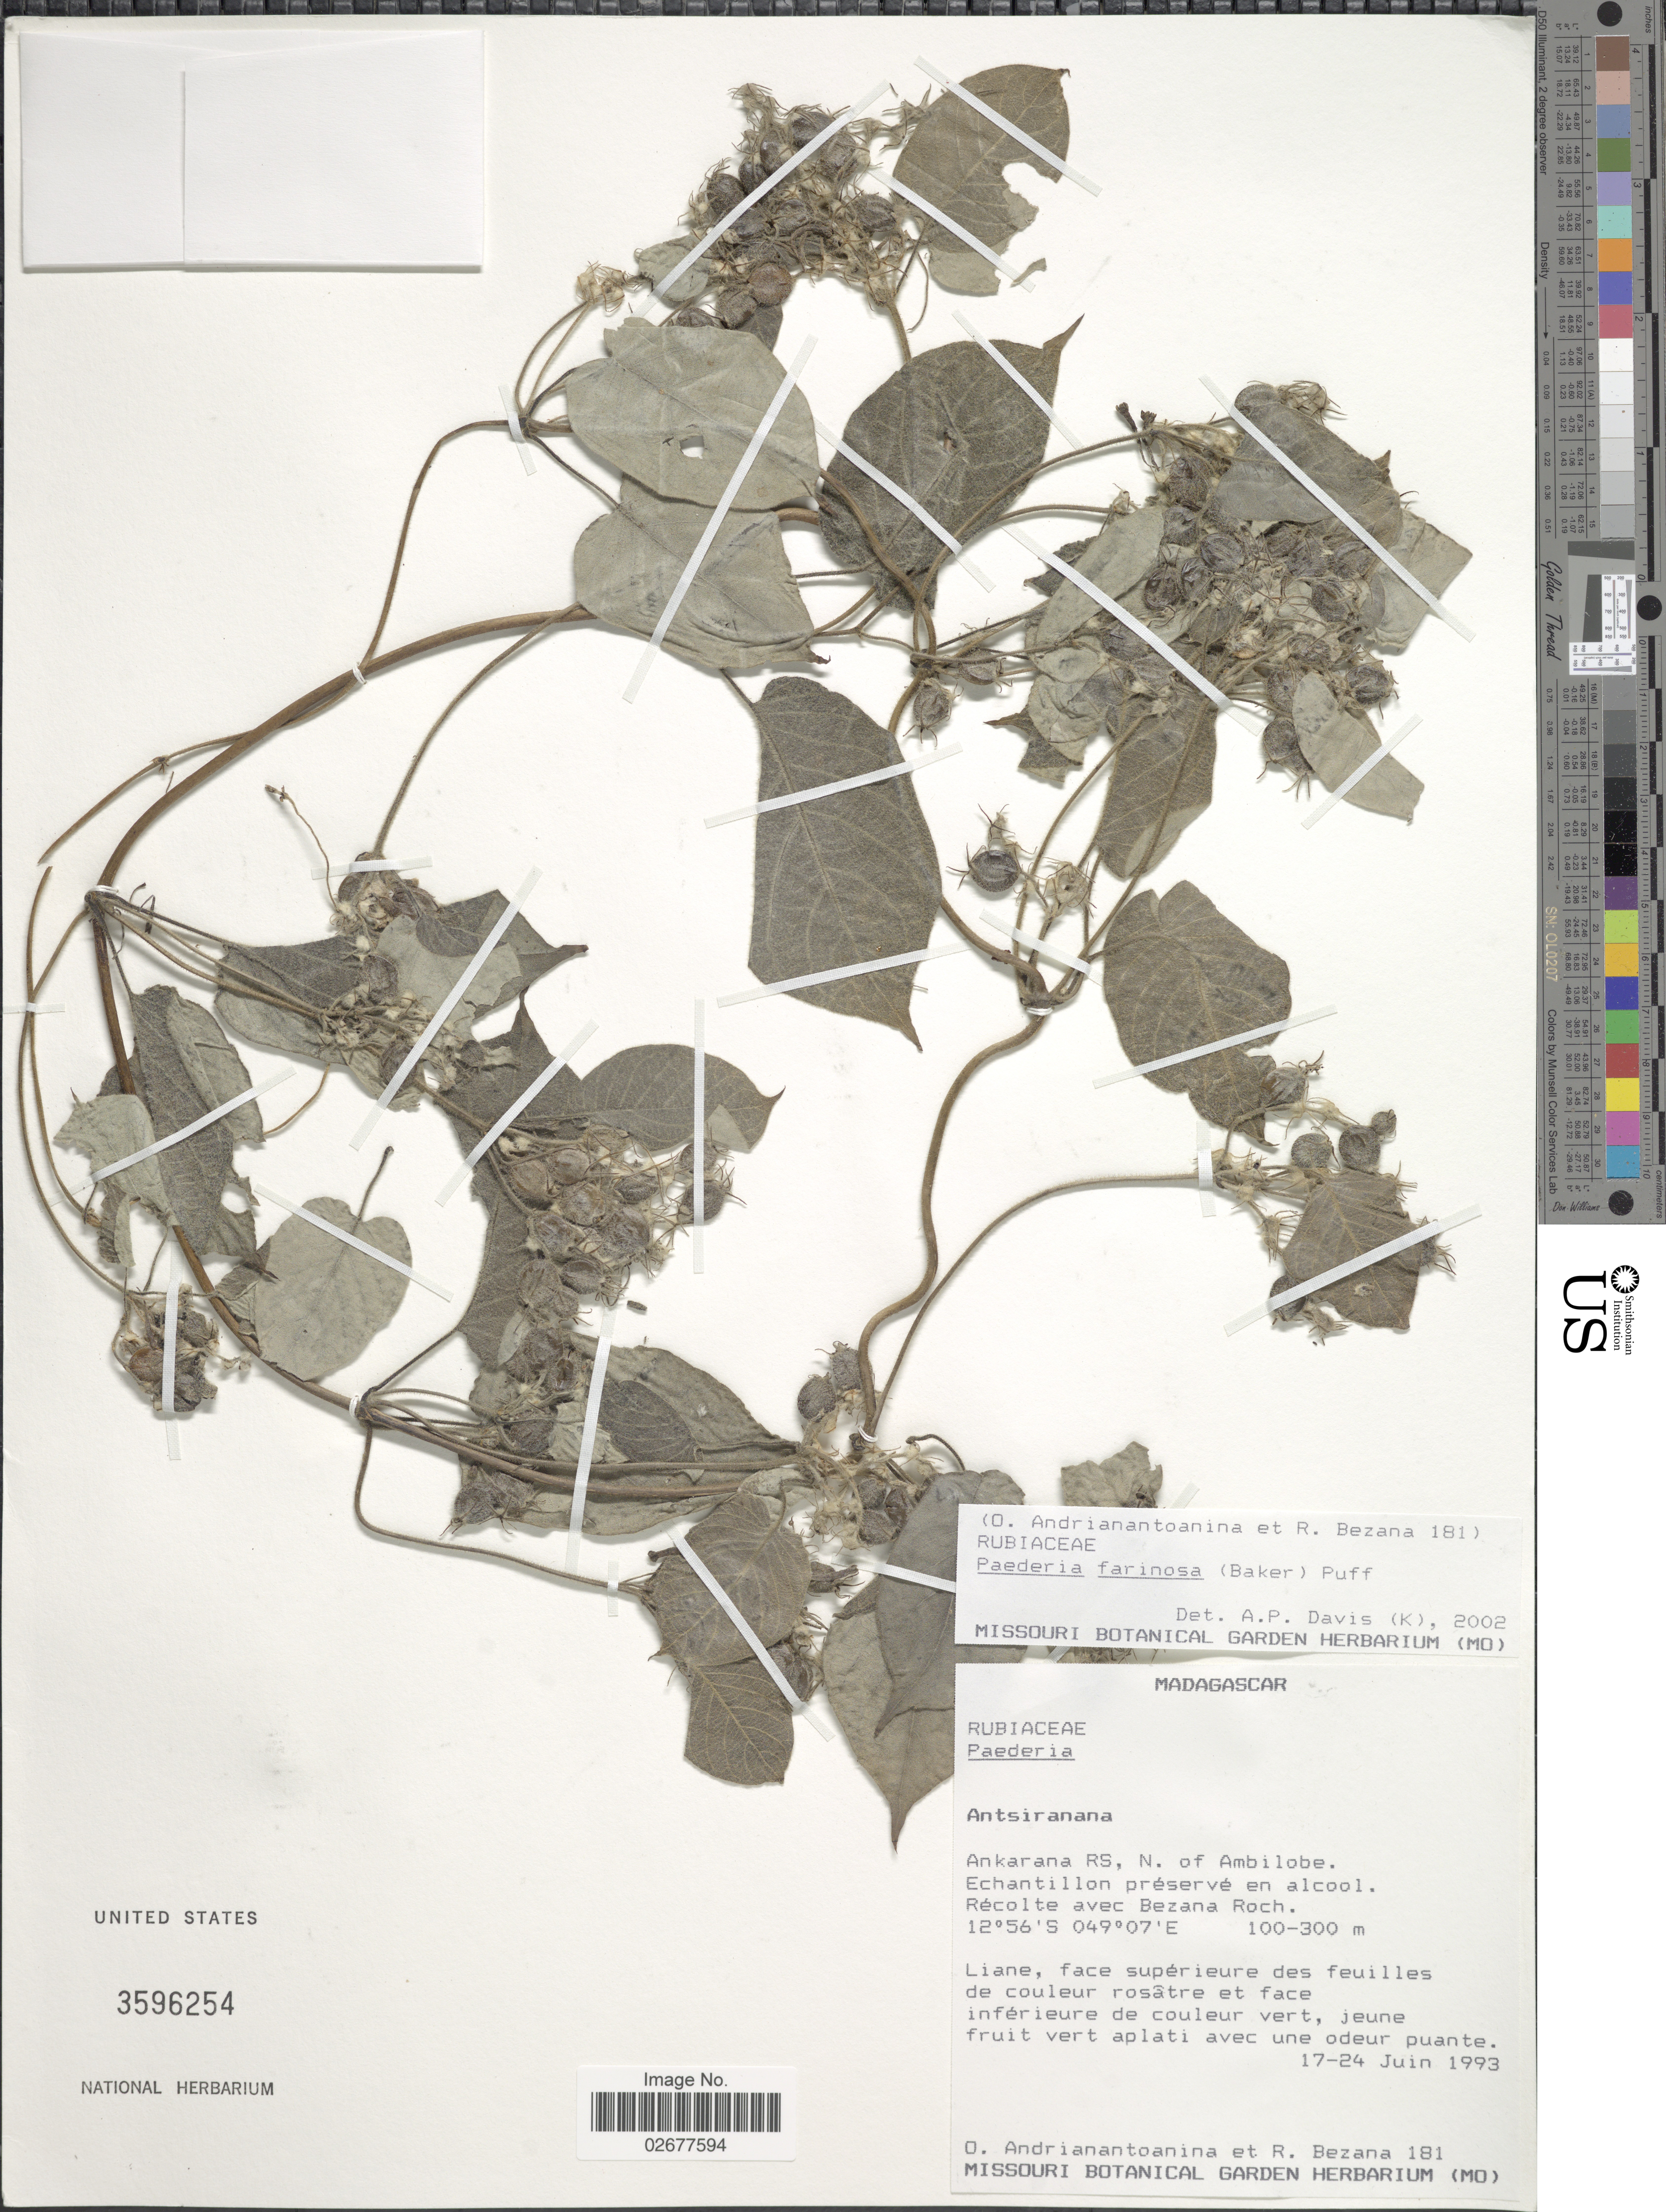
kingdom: Plantae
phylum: Tracheophyta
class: Magnoliopsida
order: Gentianales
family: Rubiaceae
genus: Paederia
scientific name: Paederia farinosa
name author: (Baker) Puff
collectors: O. Andrianantoanina & R. Bezana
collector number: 181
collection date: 1993-06-17/1993-06-24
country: Madagascar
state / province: Diana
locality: Ankarana RS, N. of Ambilobe. Echantillon preserve en alcool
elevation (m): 100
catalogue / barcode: US 3596254